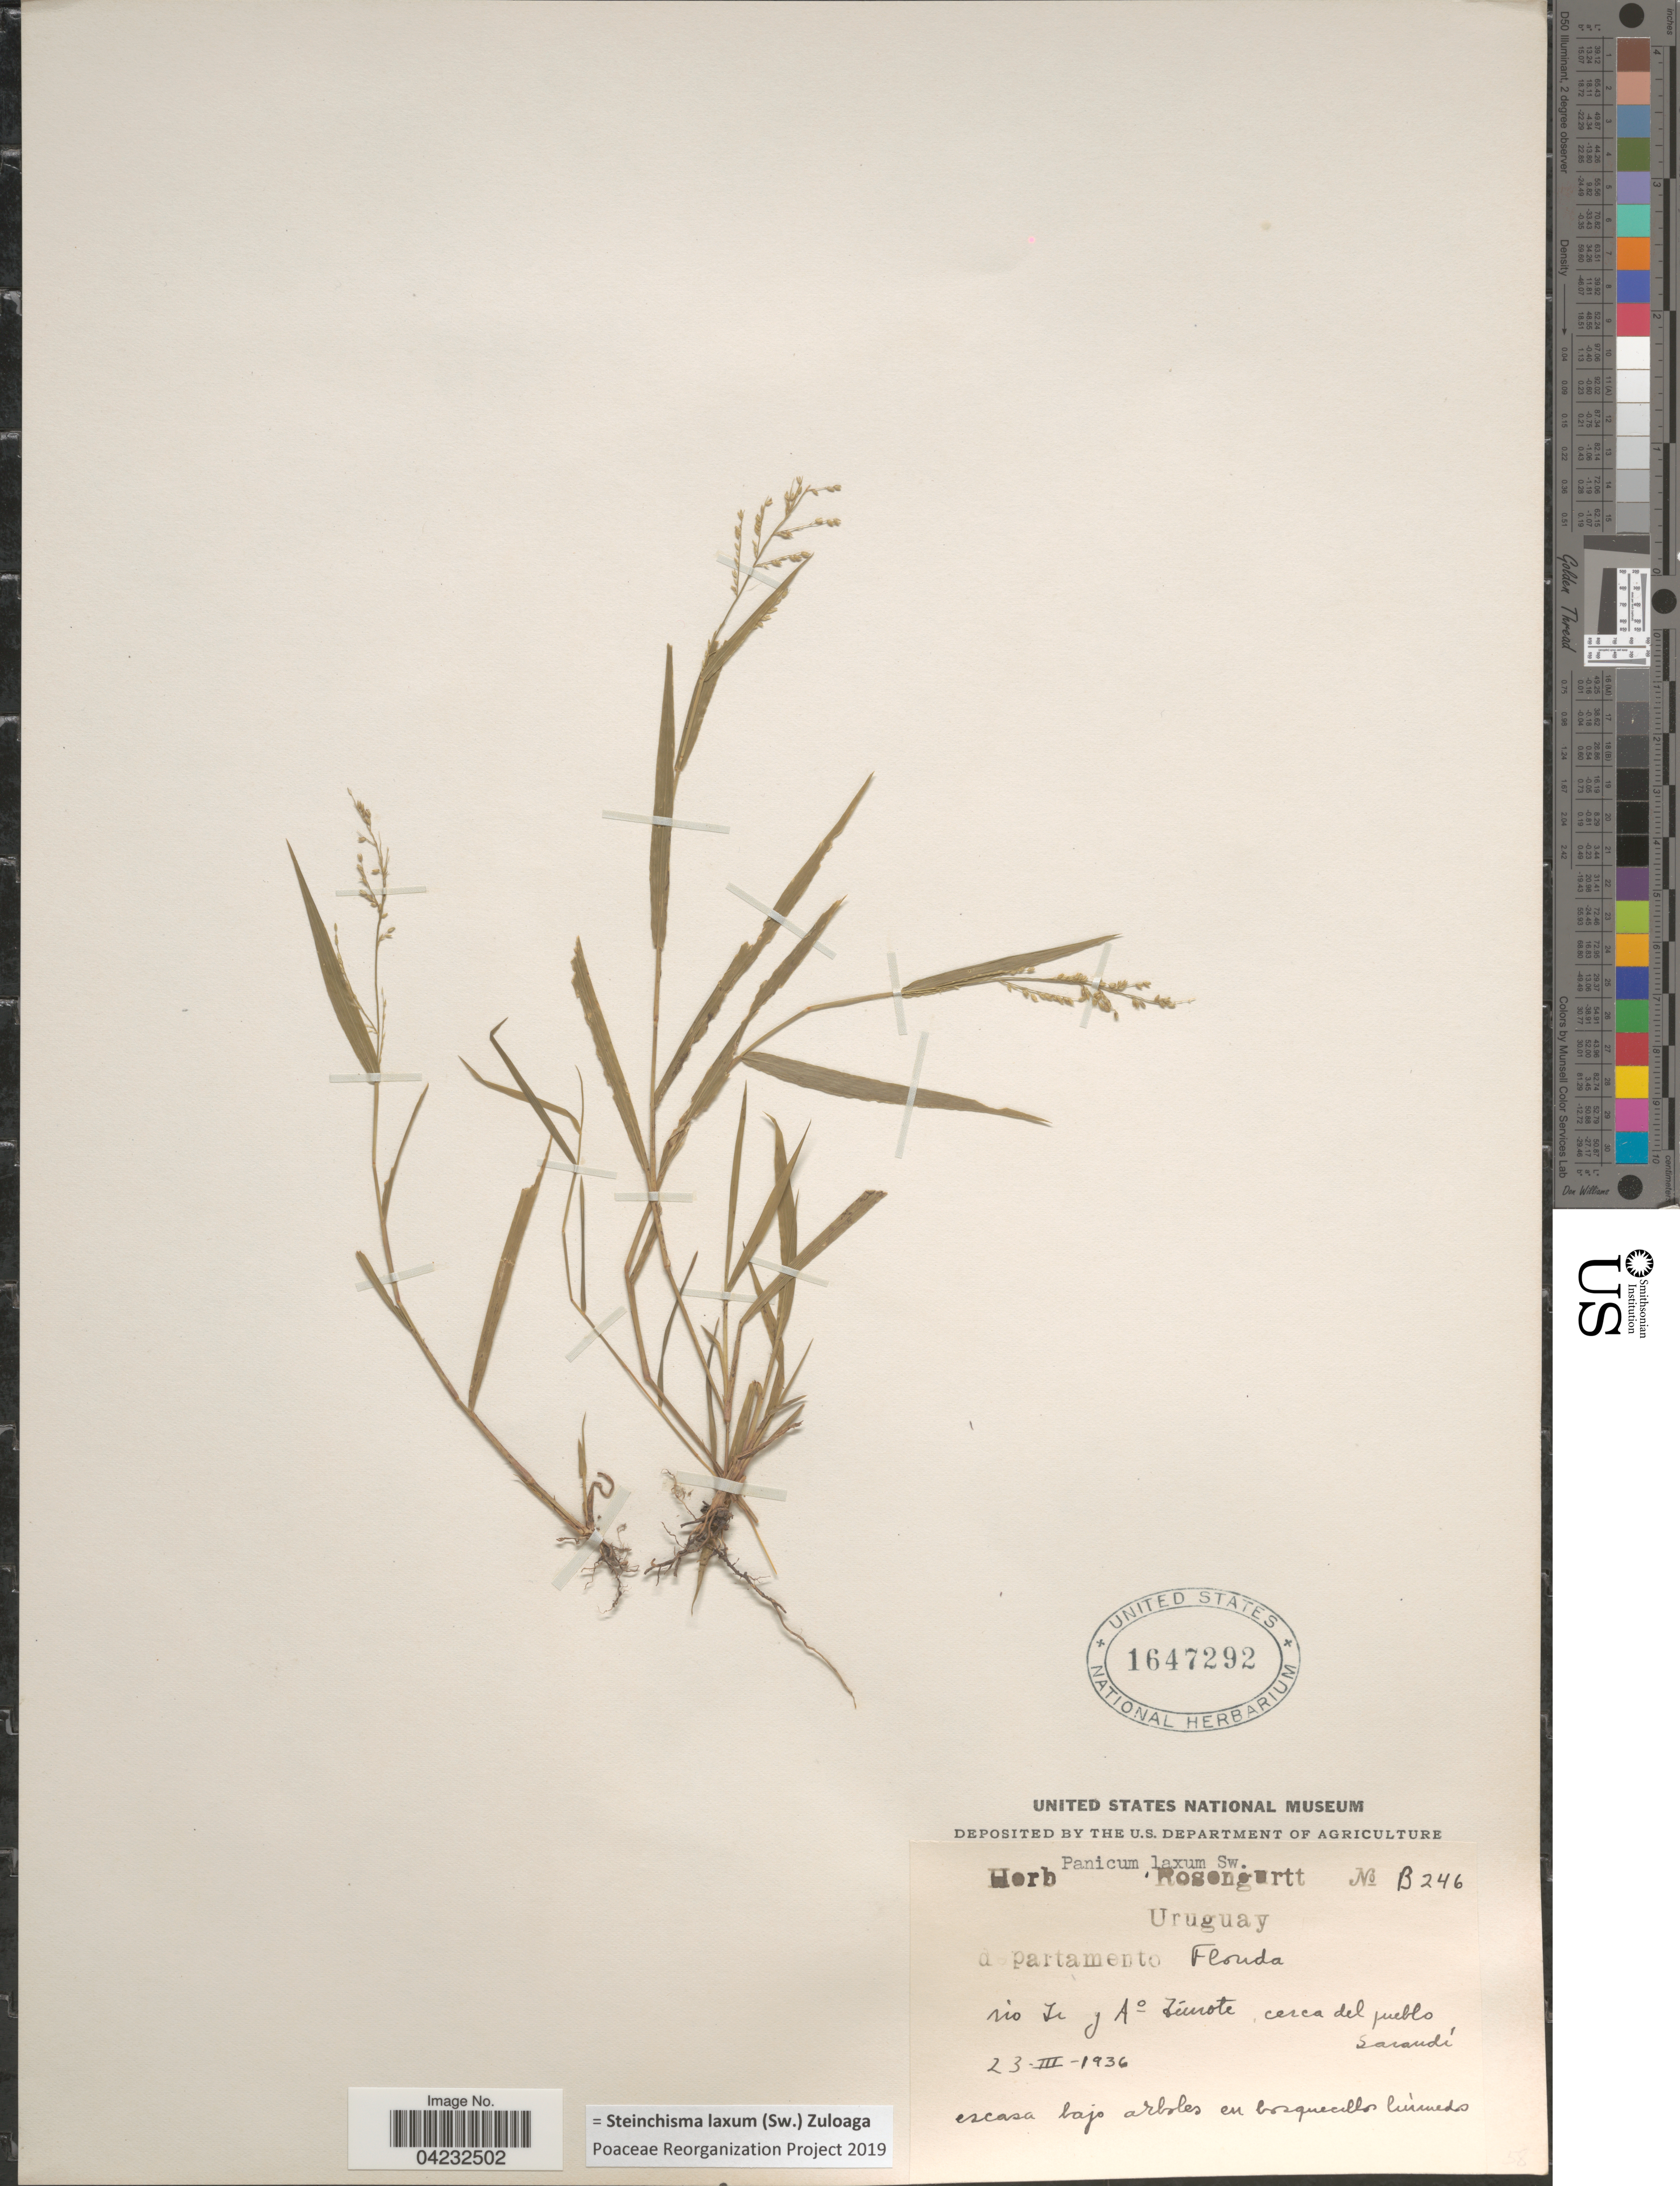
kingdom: Plantae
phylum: Tracheophyta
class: Liliopsida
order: Poales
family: Poaceae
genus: Steinchisma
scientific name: Steinchisma laxum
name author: (Sw.) Zuloaga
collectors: ex herb. Rosengurtt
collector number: B246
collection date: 1936-03-23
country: Uruguay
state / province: Florida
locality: Departamento Florida. Rio Yi y A° Tímote cerca del pueblo Sarandí.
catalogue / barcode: US 1647292